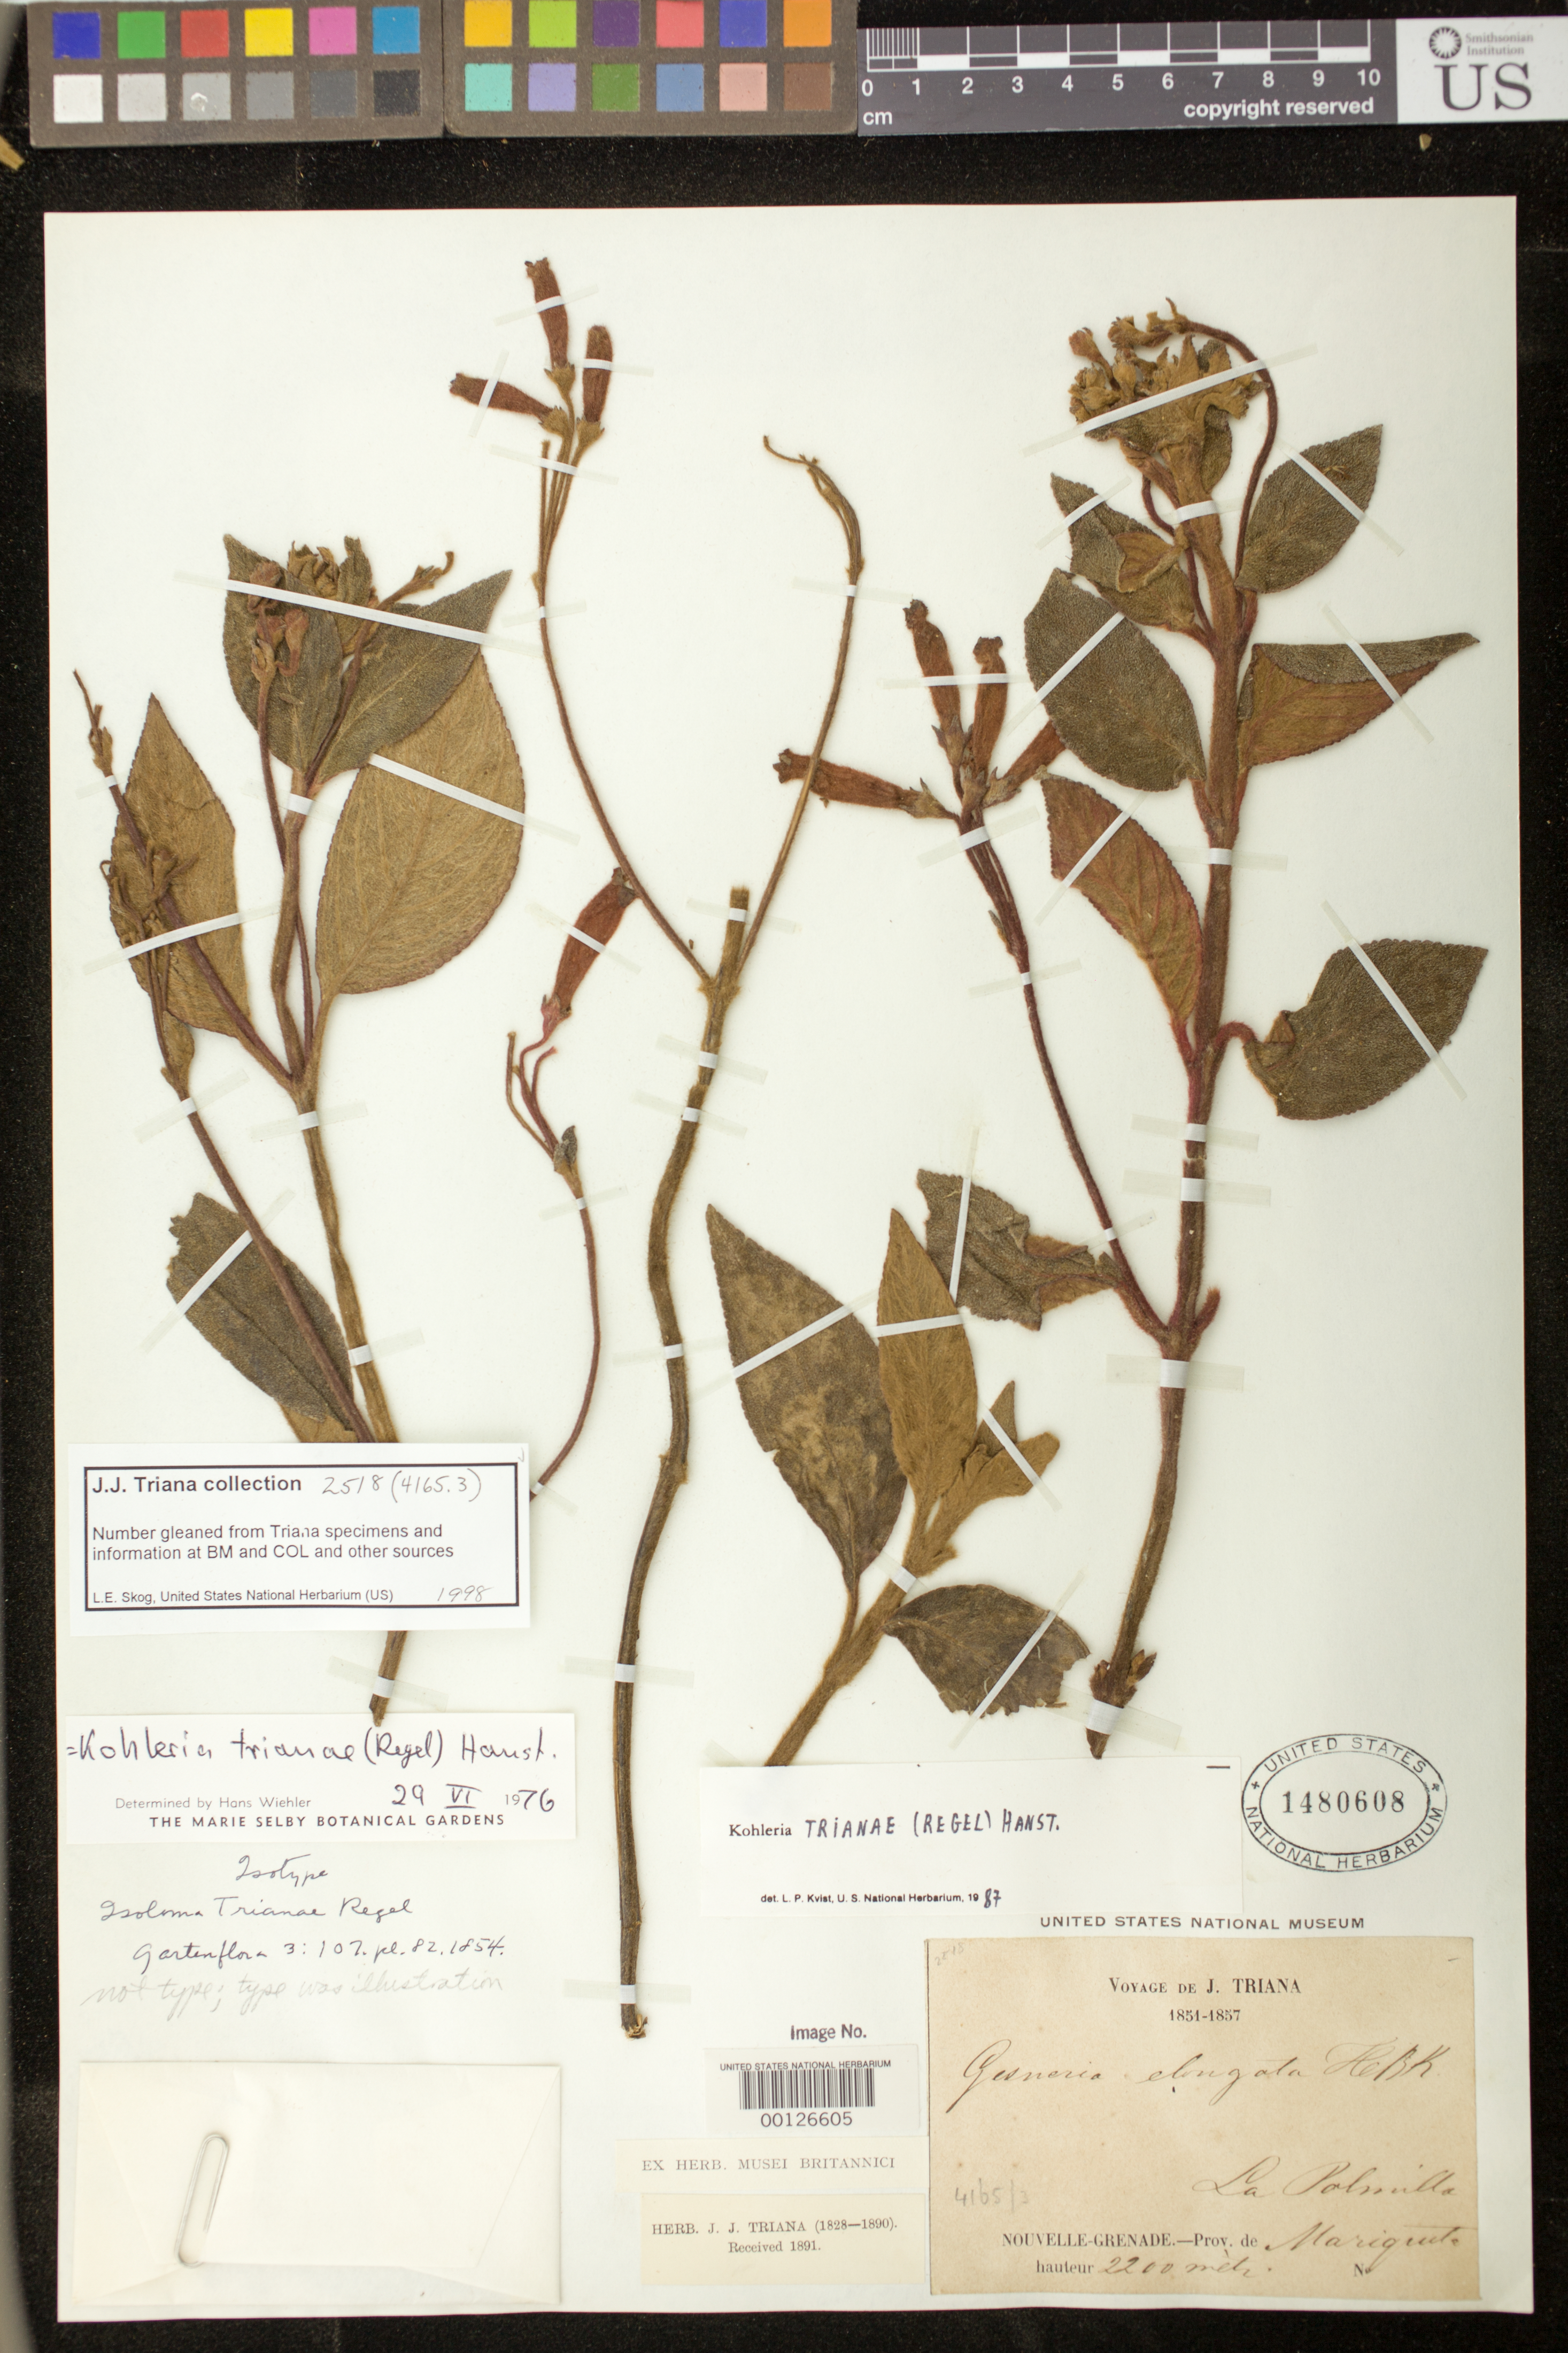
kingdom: Plantae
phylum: Tracheophyta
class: Magnoliopsida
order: Lamiales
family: Gesneriaceae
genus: Kohleria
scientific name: Kohleria trianae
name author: (Regel) Hanst.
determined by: Skog, Laurence E.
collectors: J. J. Triana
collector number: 2518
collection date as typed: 1851-57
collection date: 1851/1857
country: Colombia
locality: Nouvelle-Grenade, Prov. de Mariquita, La Palmilla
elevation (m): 2200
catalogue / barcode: US 1480608